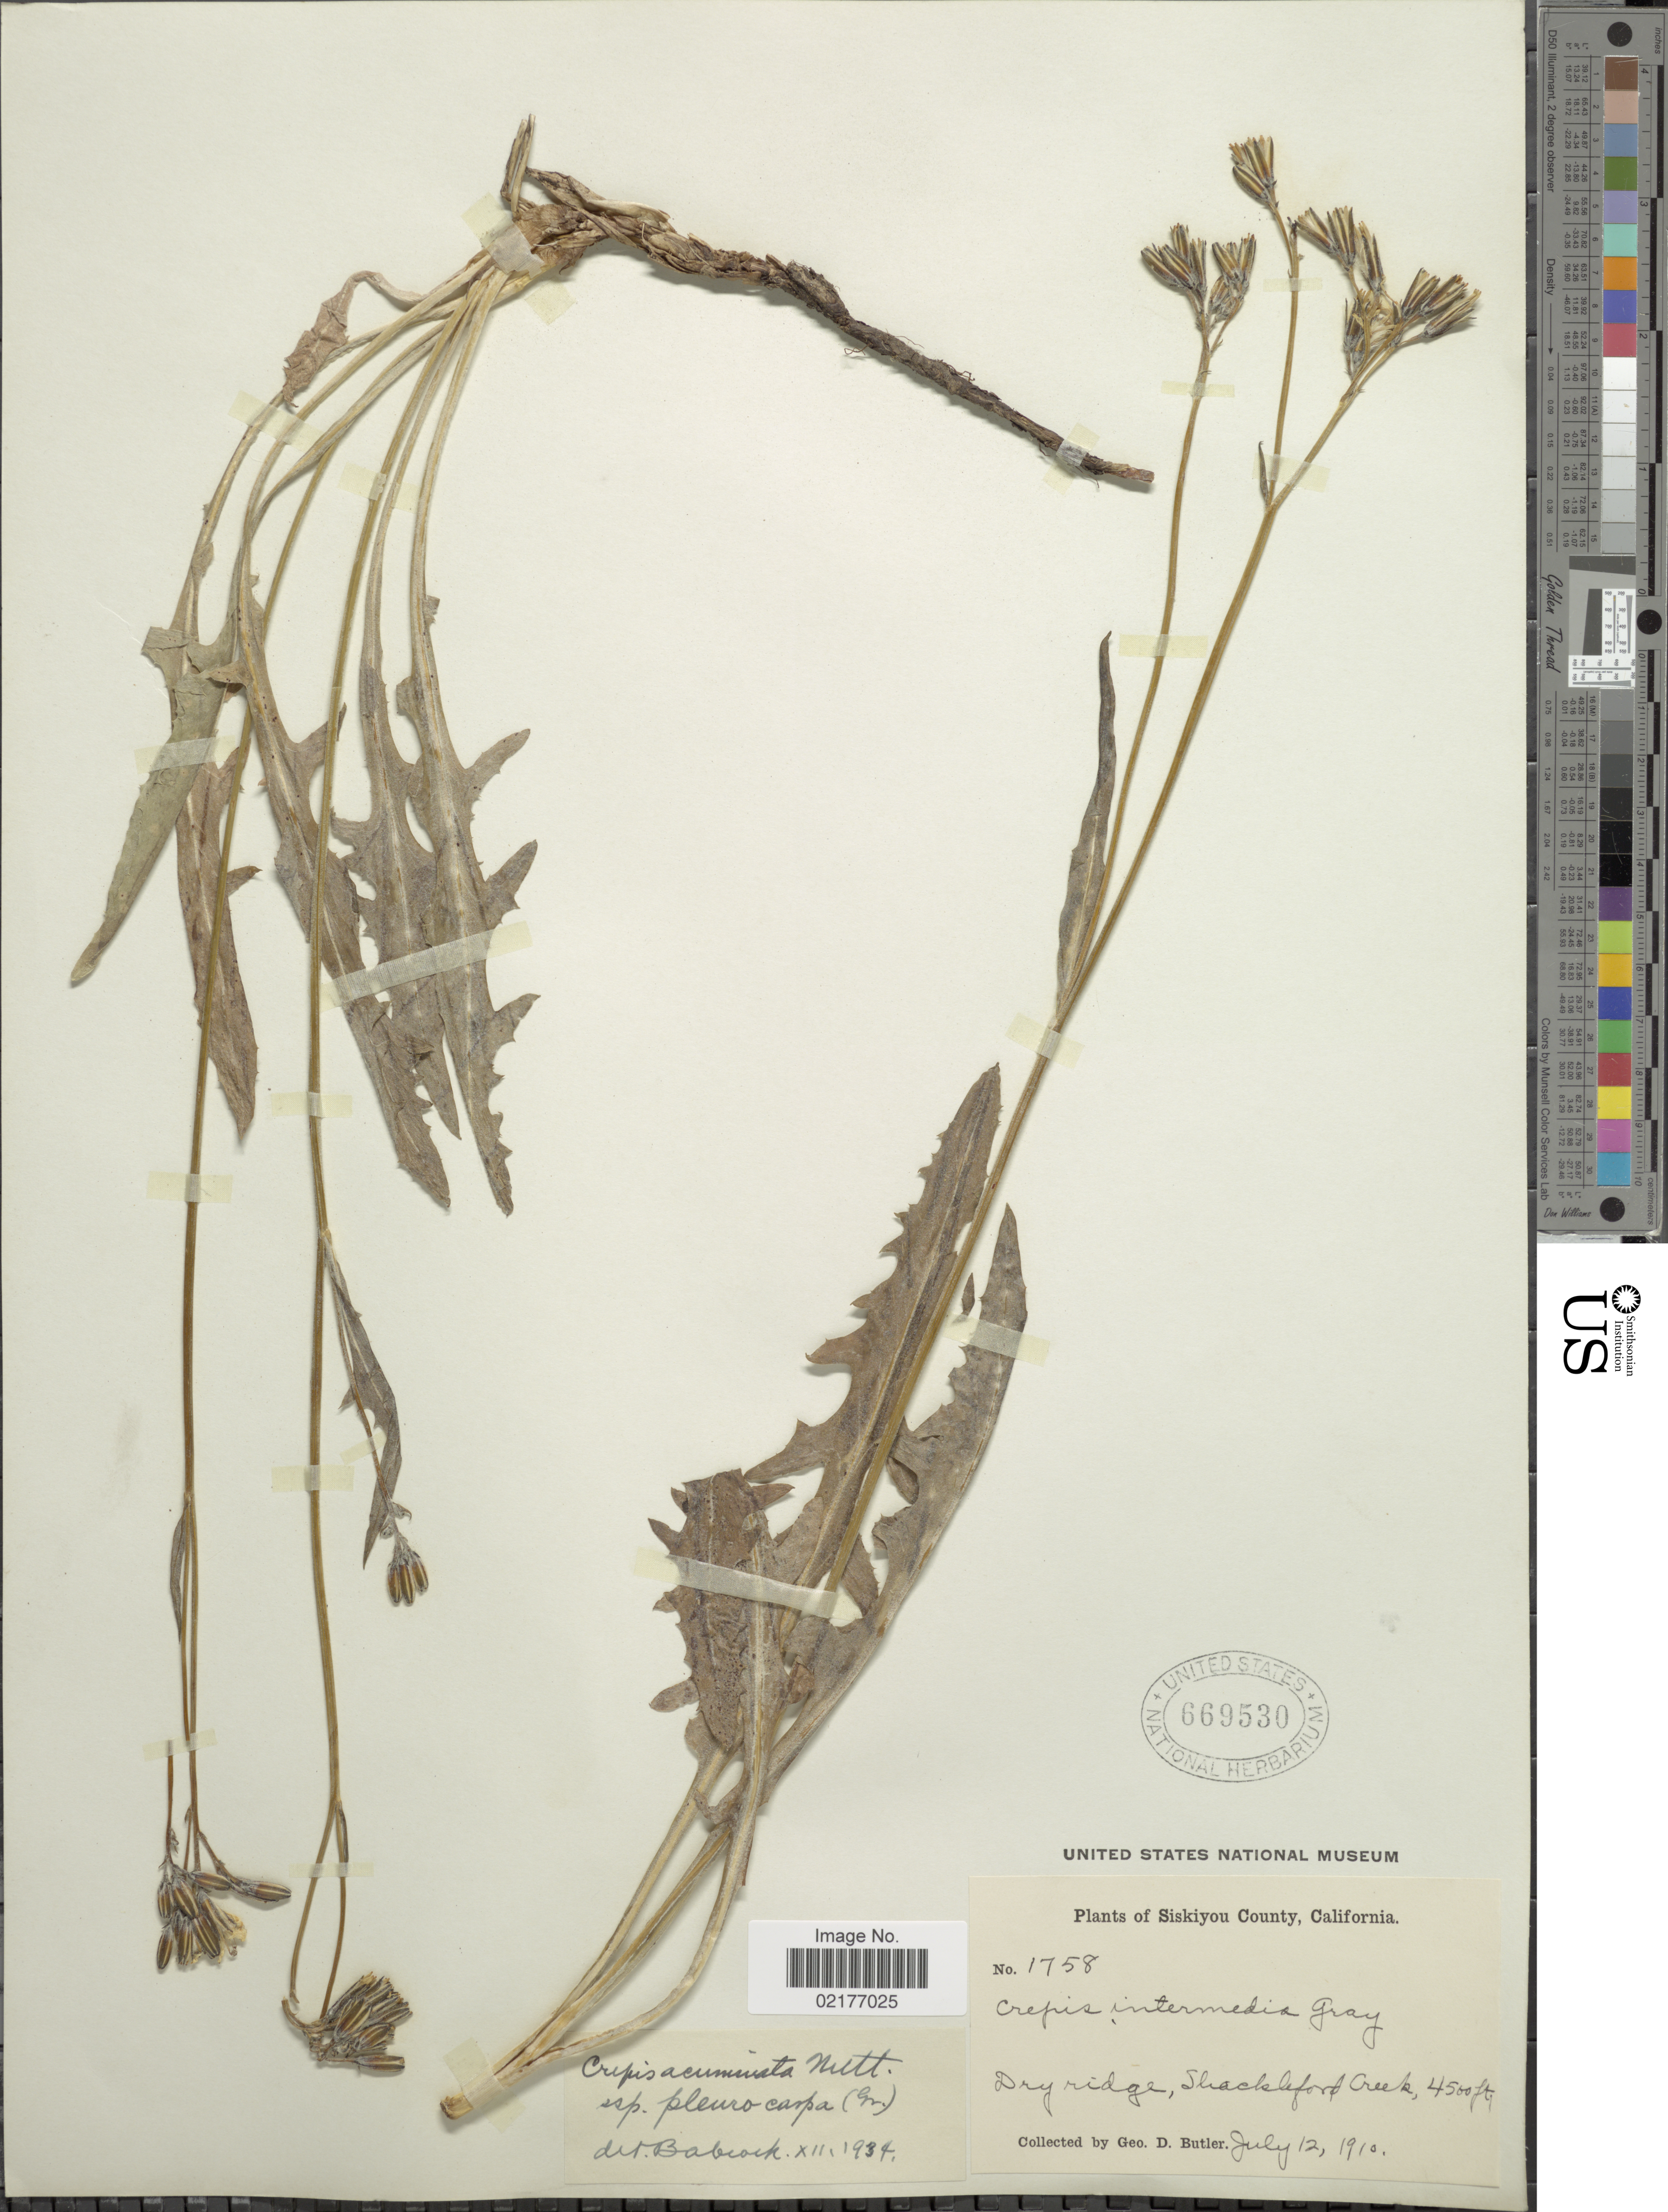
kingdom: Plantae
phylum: Tracheophyta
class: Magnoliopsida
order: Asterales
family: Asteraceae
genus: Crepis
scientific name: Crepis pleurocarpa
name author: A. Gray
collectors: G. D. Butler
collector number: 1758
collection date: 1910-07-12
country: United States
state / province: California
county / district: Siskiyou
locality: Siskiyou County, California, Dry ridge, Shackleford Creek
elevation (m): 1372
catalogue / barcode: US 669530